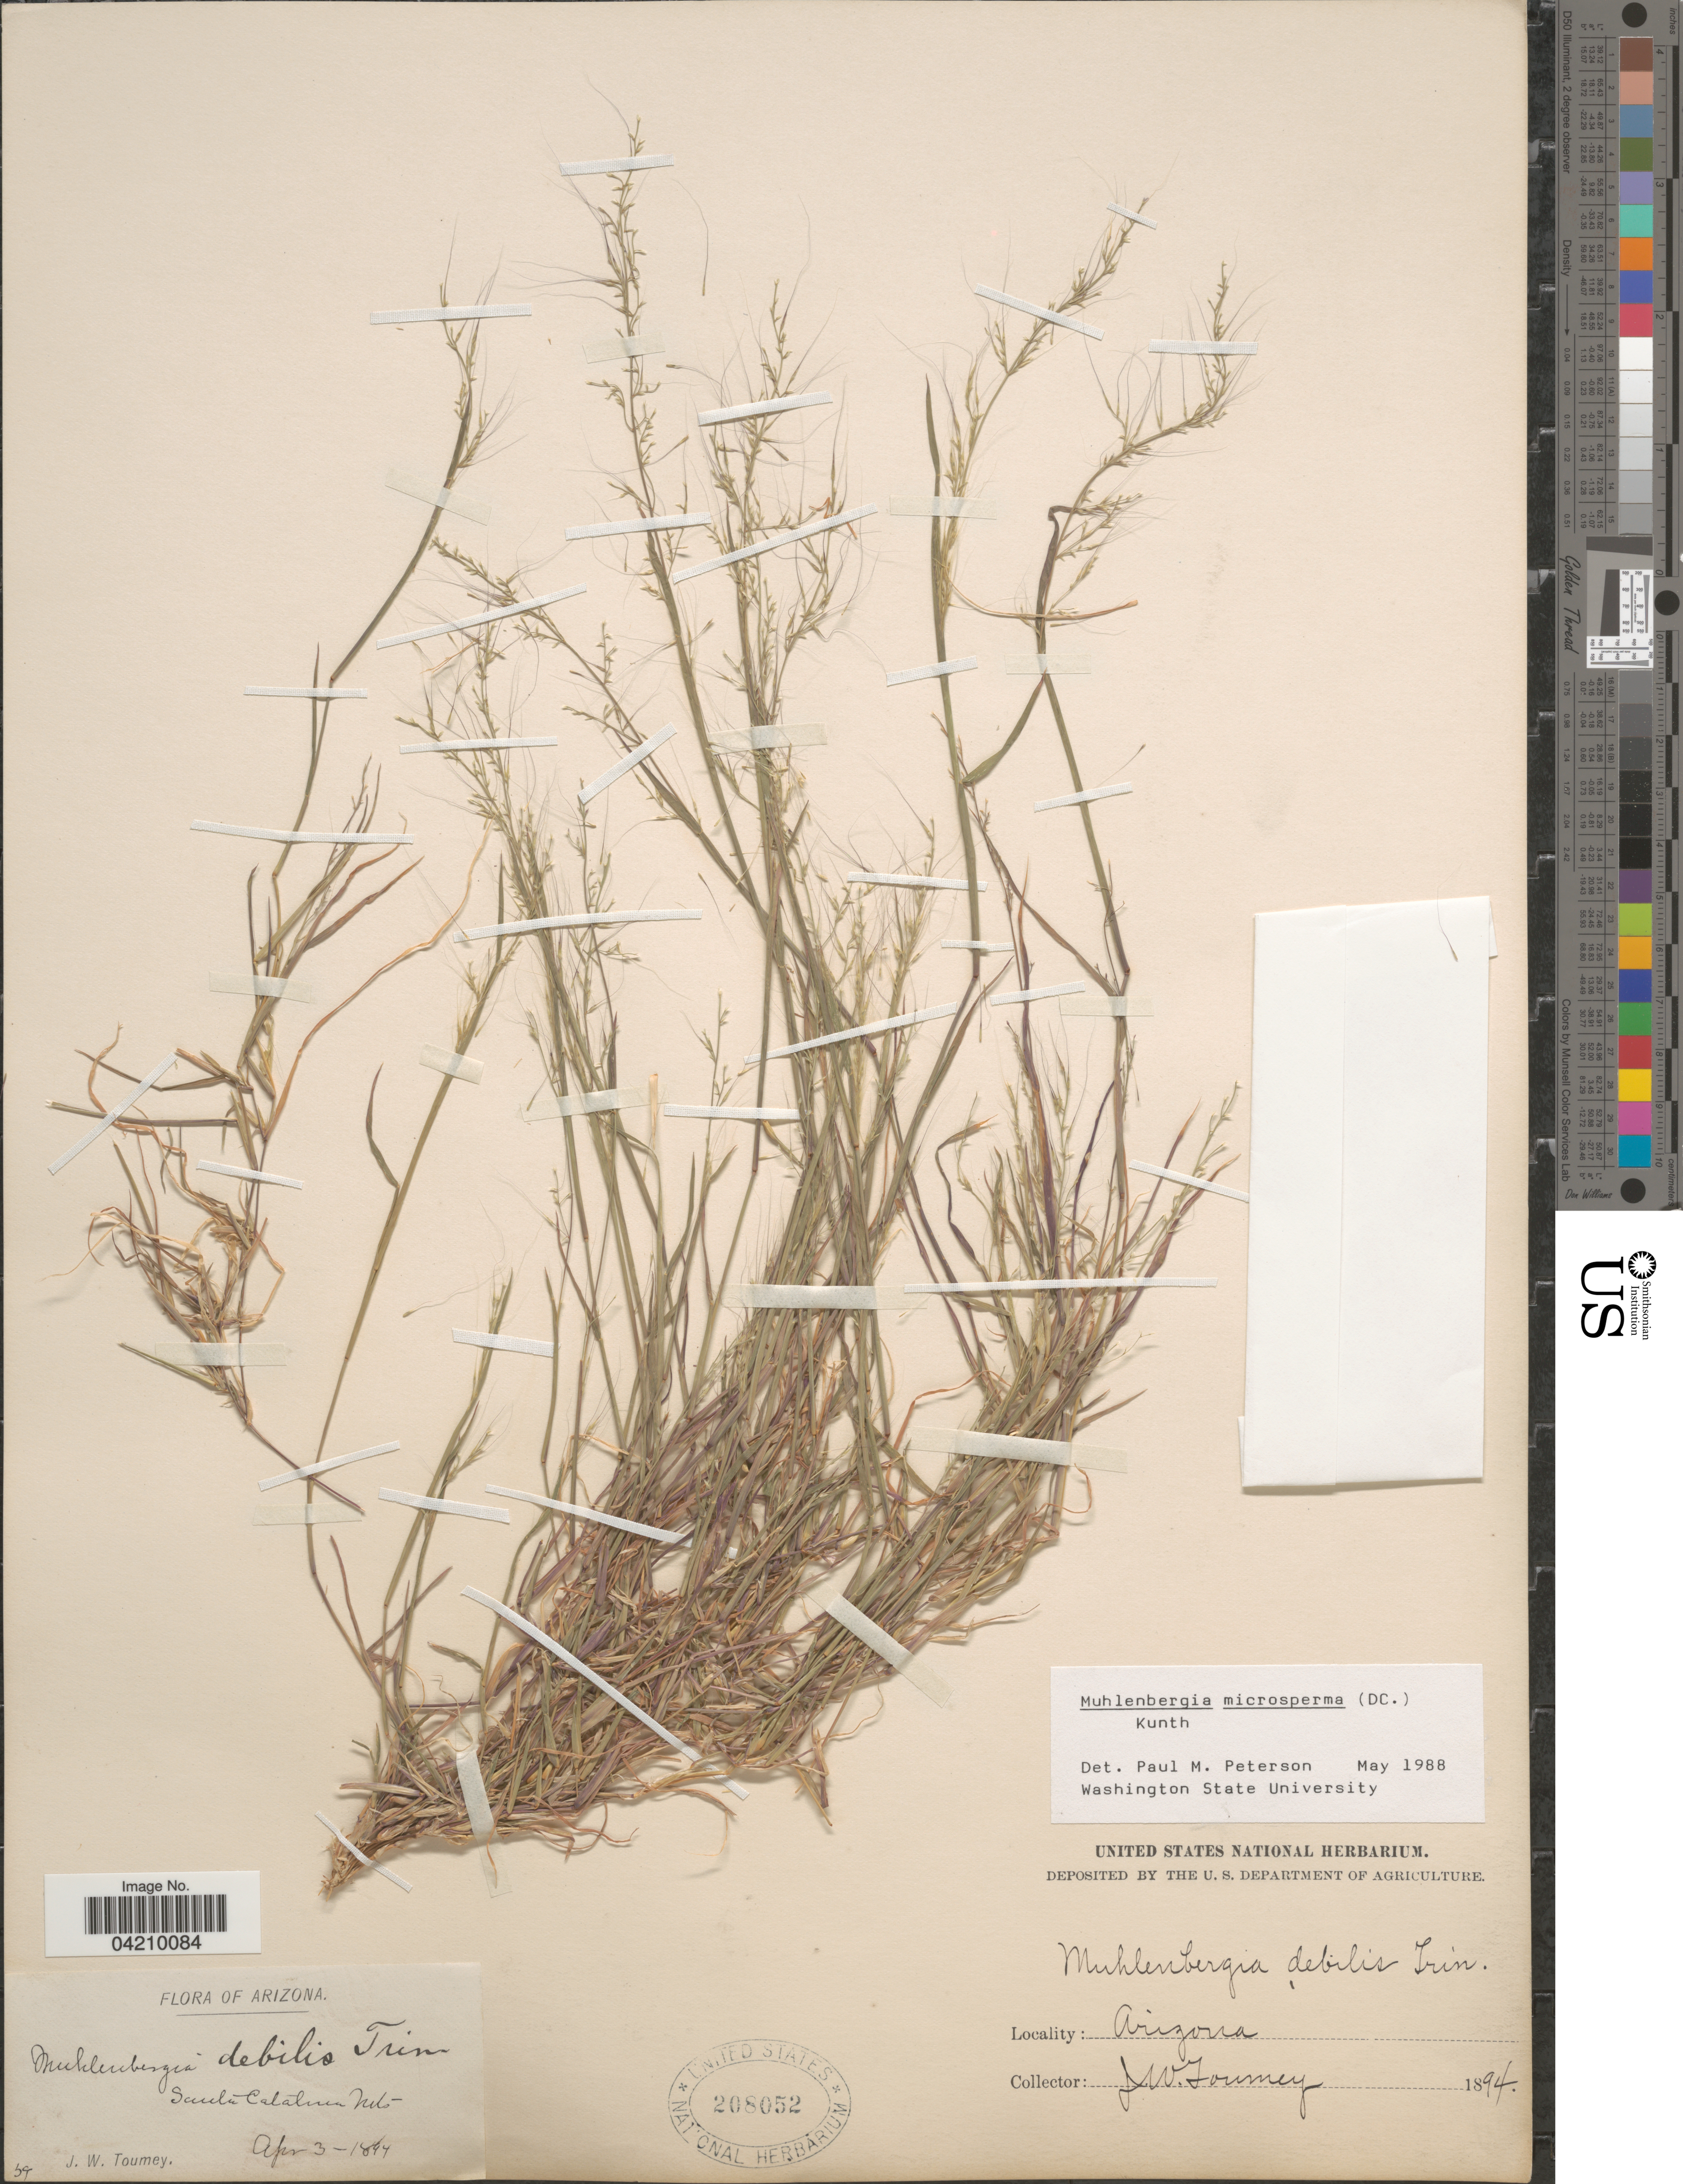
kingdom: Plantae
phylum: Tracheophyta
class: Liliopsida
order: Poales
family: Poaceae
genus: Muhlenbergia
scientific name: Muhlenbergia microsperma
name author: (DC.) Kunth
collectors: J. W. Toumey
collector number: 59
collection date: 1894-04-03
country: United States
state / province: Arizona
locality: Santa Catalina Mts.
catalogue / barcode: US 208052